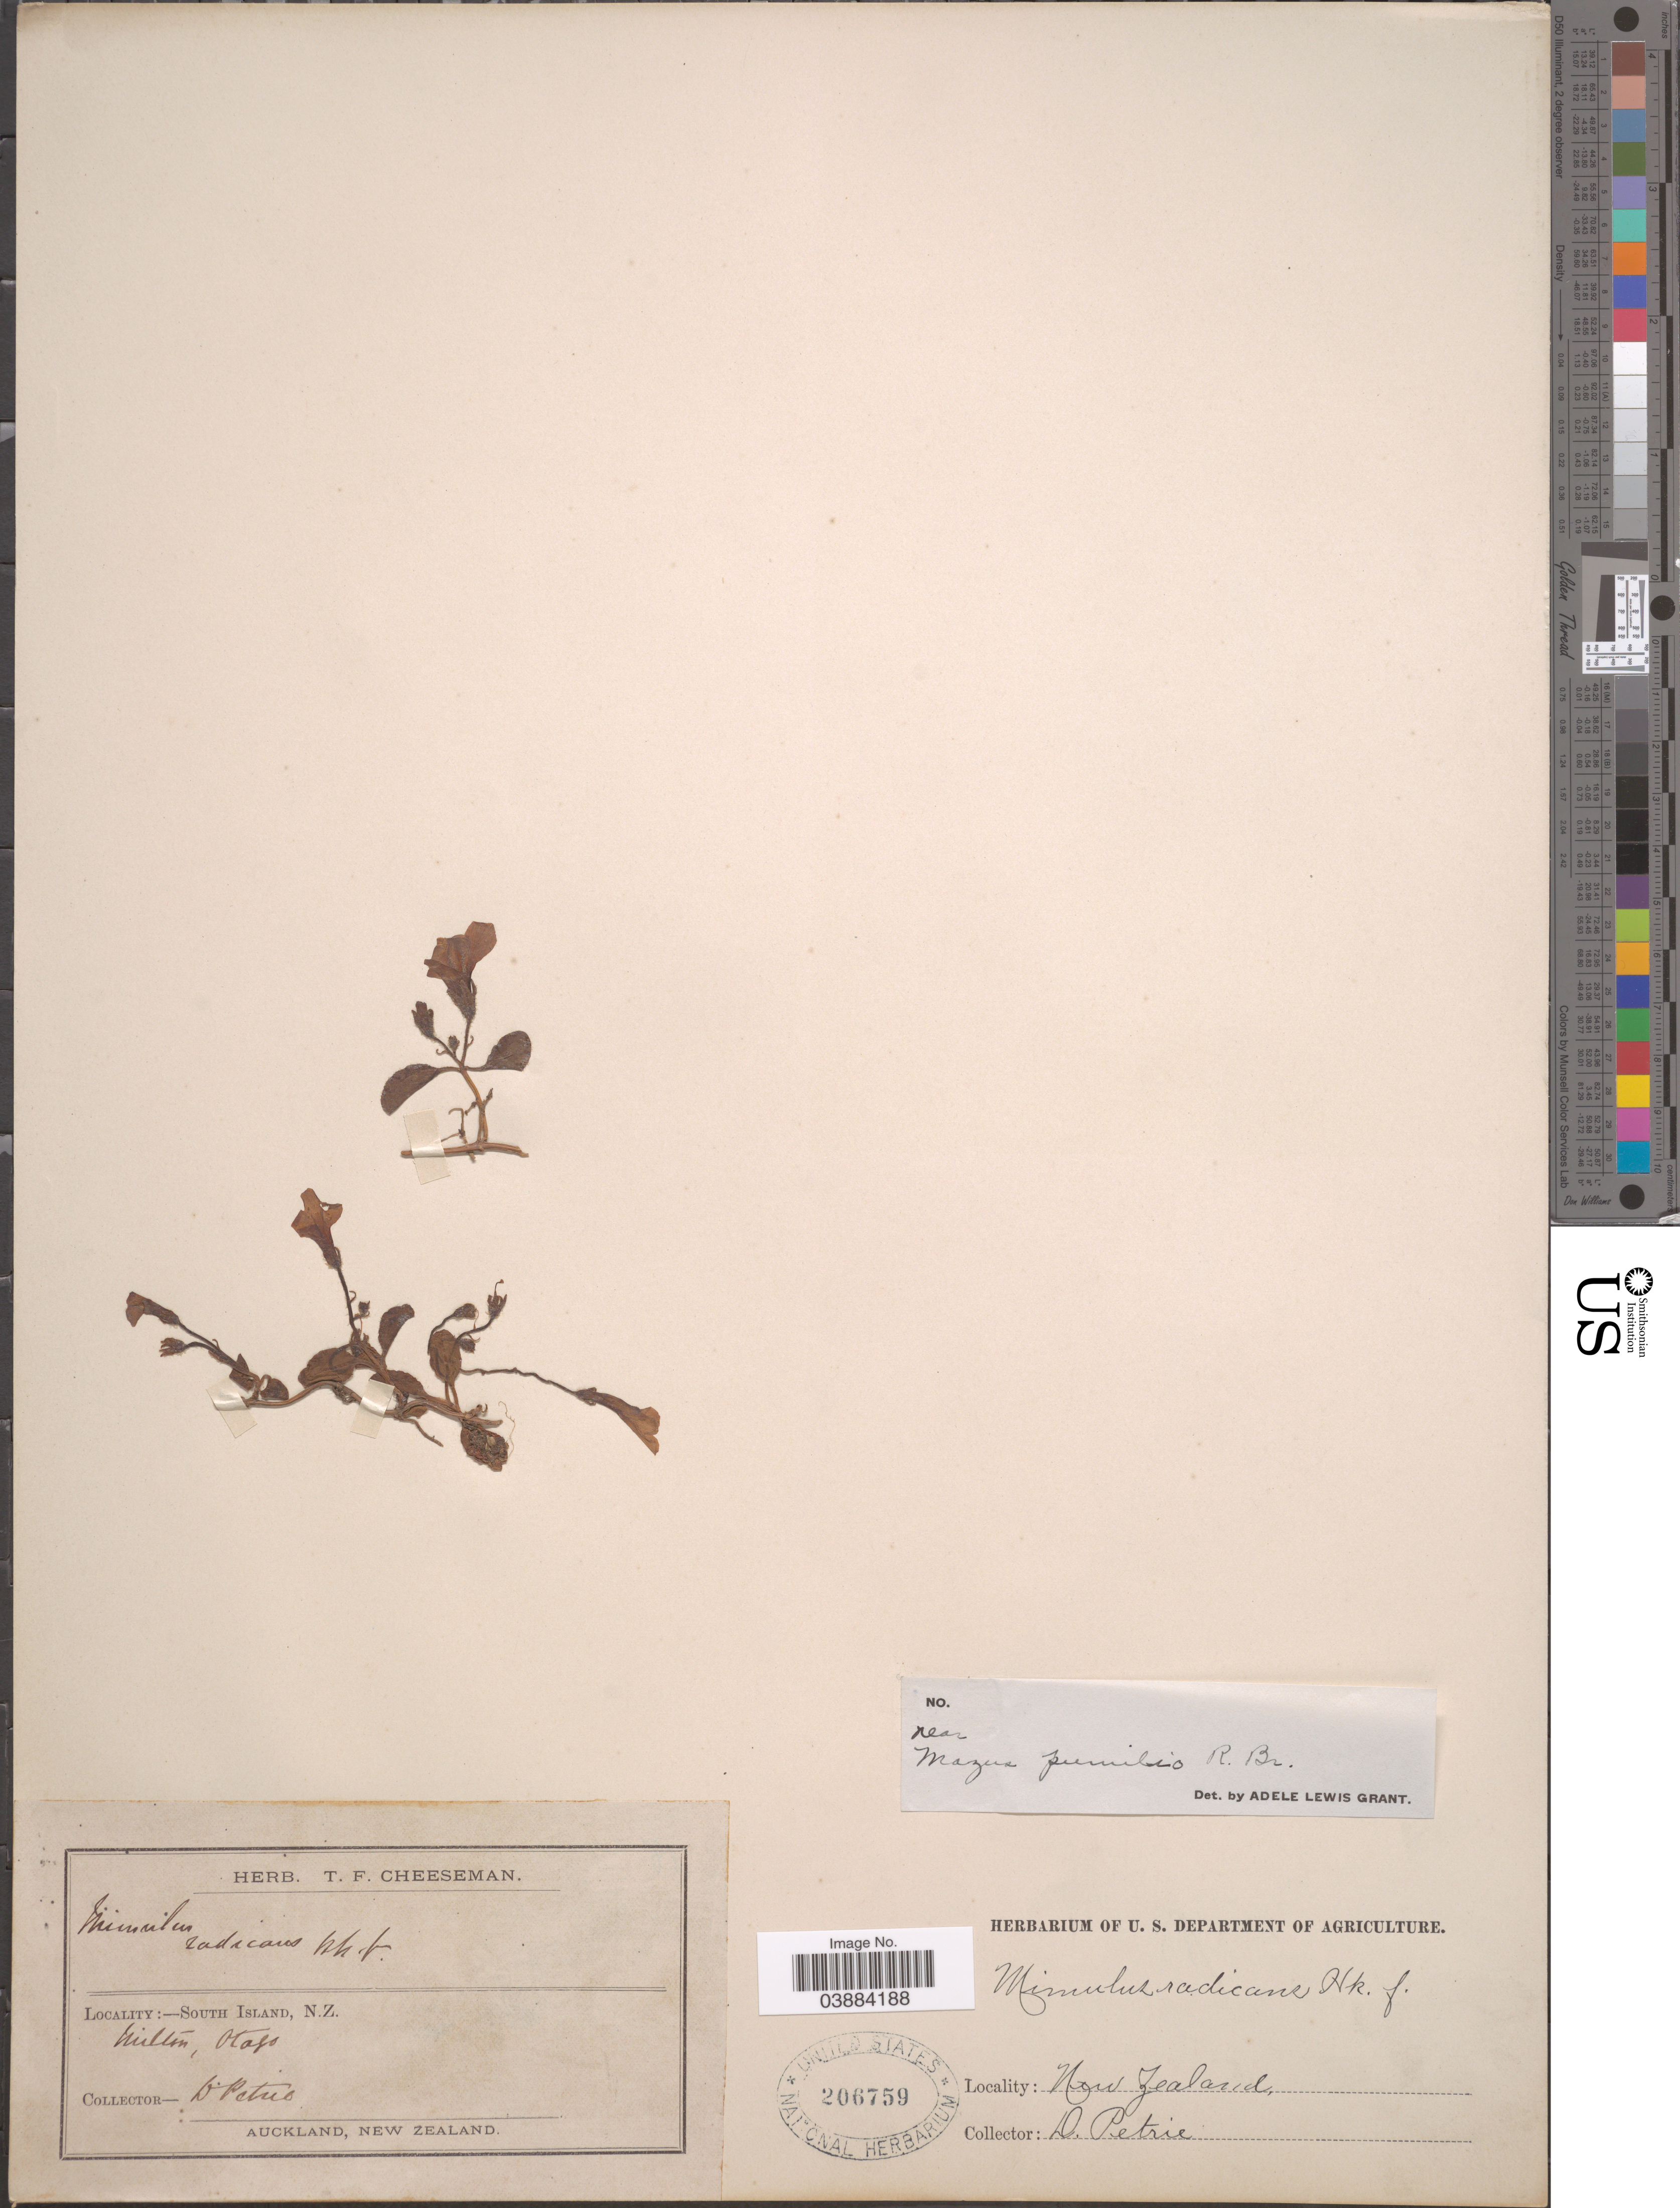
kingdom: Plantae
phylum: Tracheophyta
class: Magnoliopsida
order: Lamiales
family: Mazaceae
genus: Mazus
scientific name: Mazus pumilio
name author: R. Br.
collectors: D. Petric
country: New Zealand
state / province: Otago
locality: South Island. Millón.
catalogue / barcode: US 206759